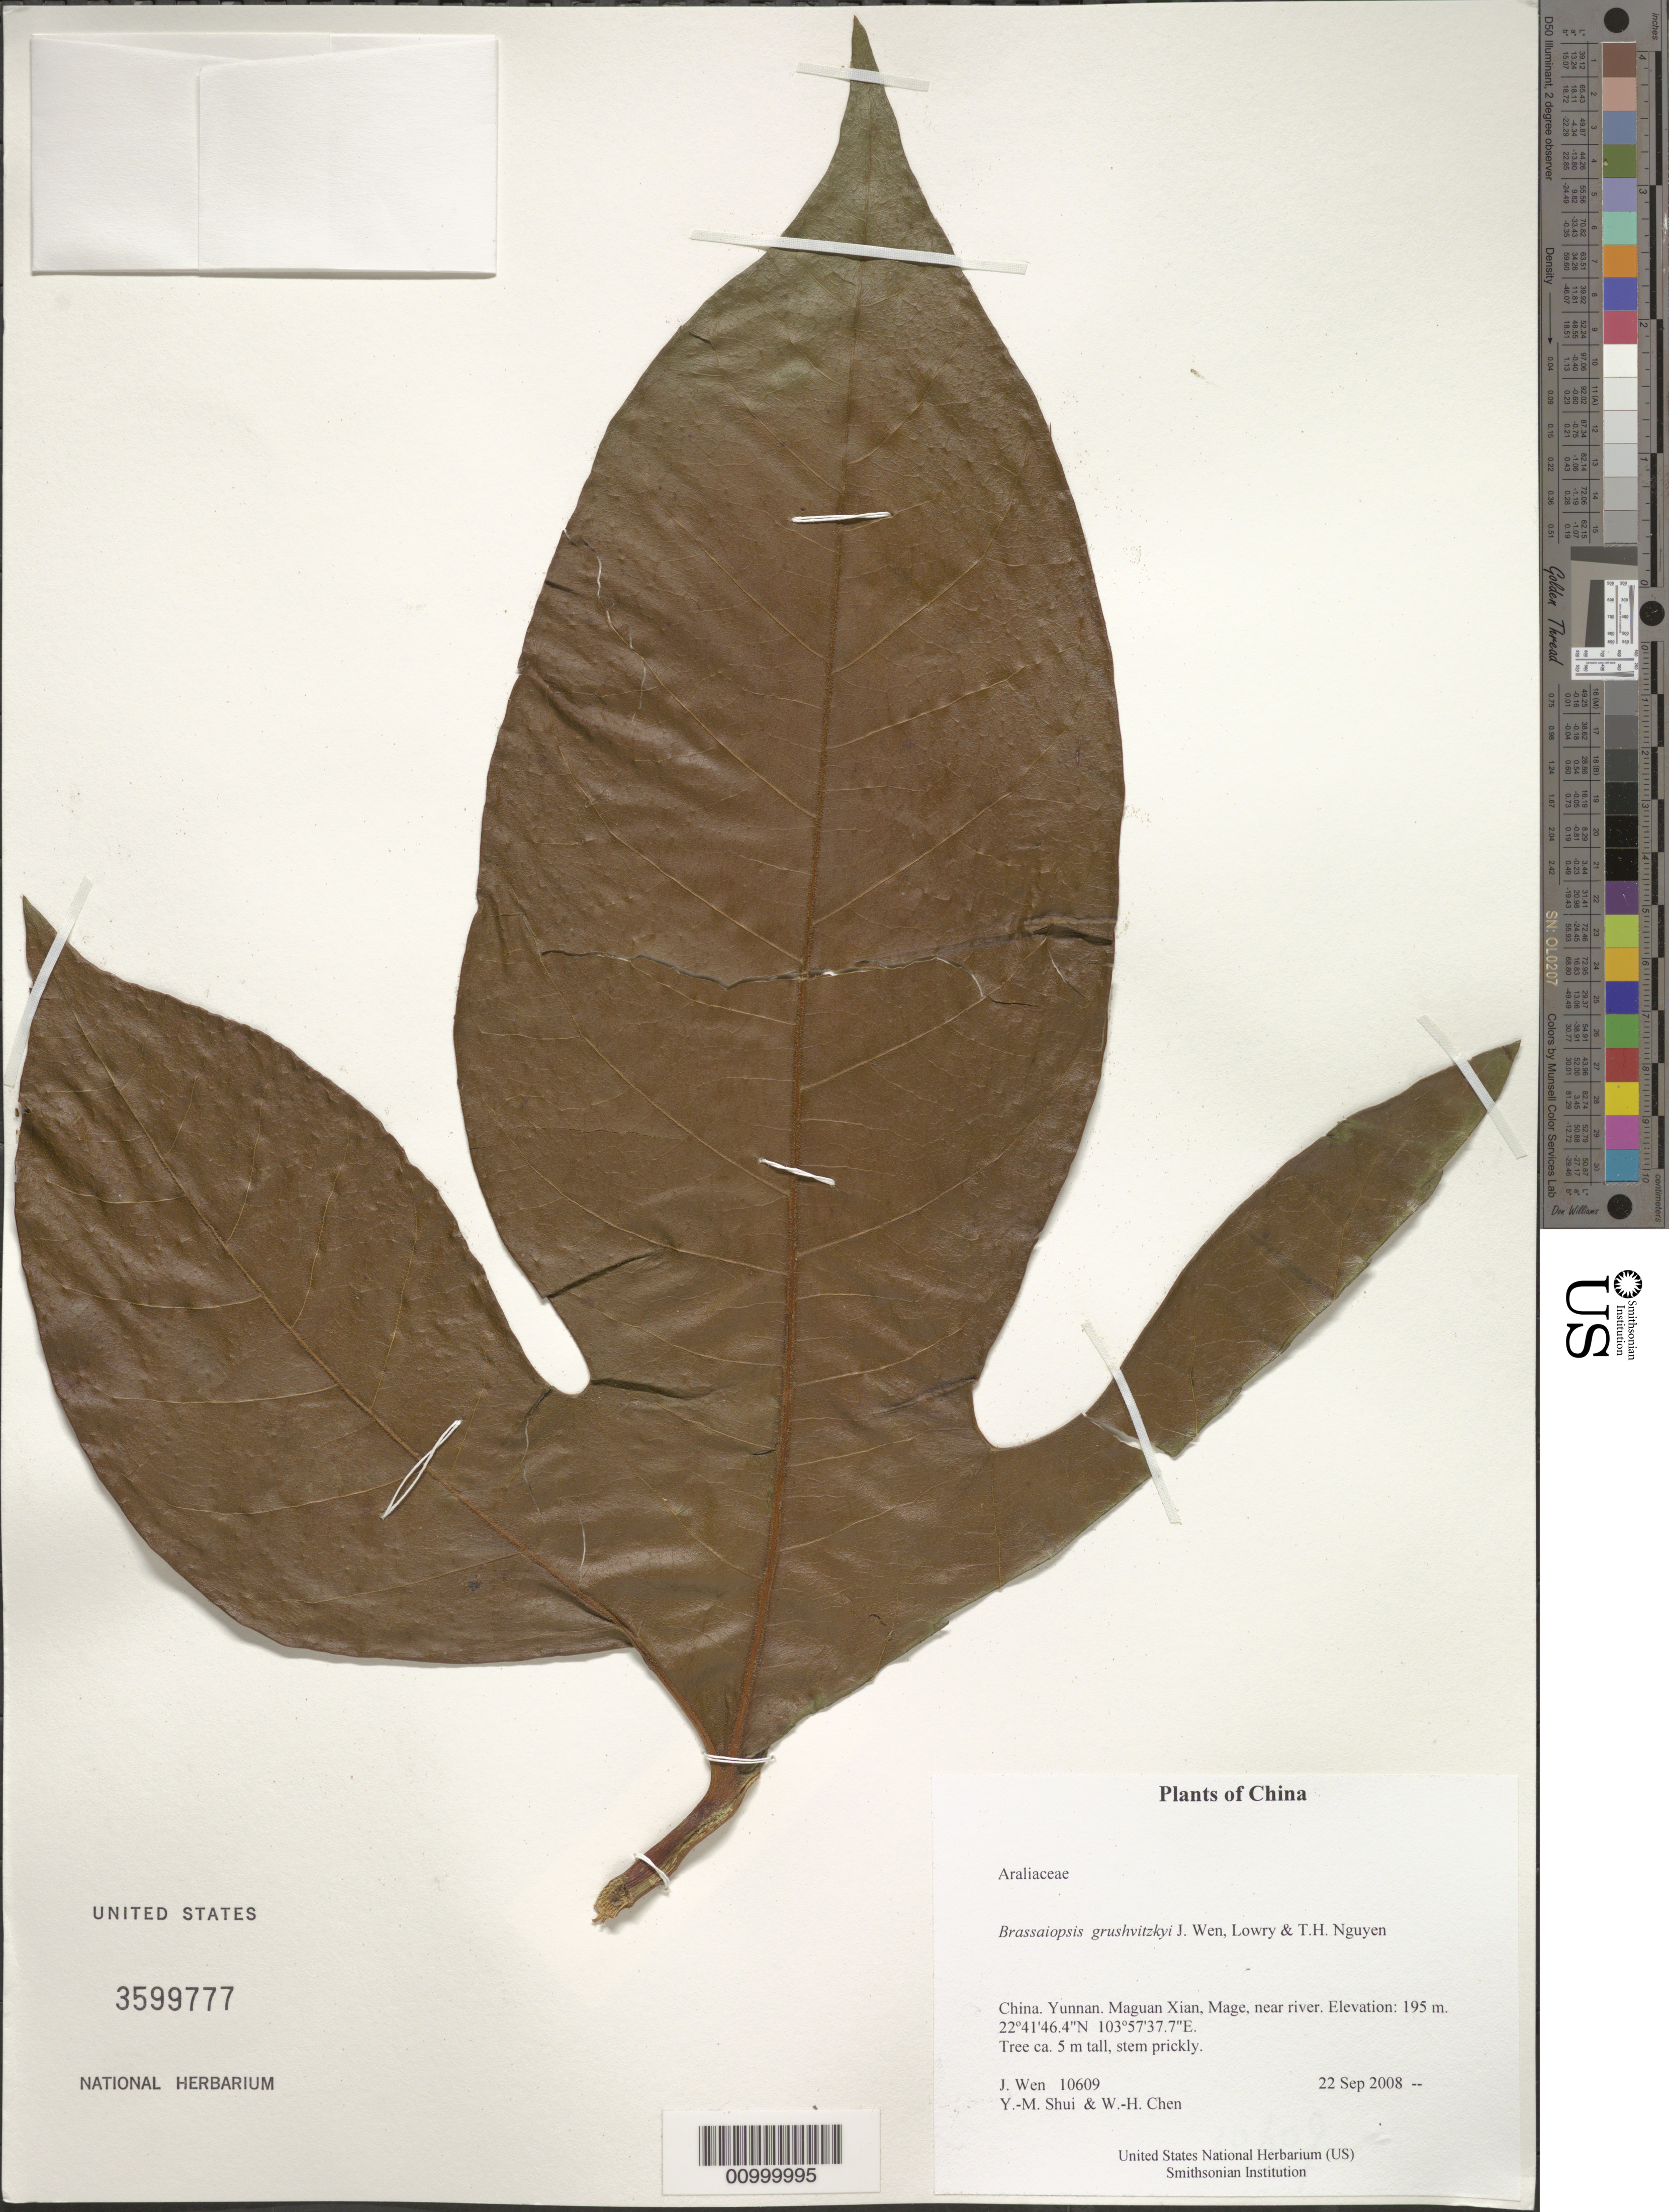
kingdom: Plantae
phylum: Tracheophyta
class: Magnoliopsida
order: Apiales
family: Araliaceae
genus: Brassaiopsis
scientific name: Brassaiopsis grushvitzkyi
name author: J. Wen et al.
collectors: J. Wen, Y. Shui & W. Chen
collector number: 10609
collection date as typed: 22 Sep 2008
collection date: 2008-09-22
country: China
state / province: Yunnan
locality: Maguan Xian, Mage, near river.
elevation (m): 195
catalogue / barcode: US 3599777